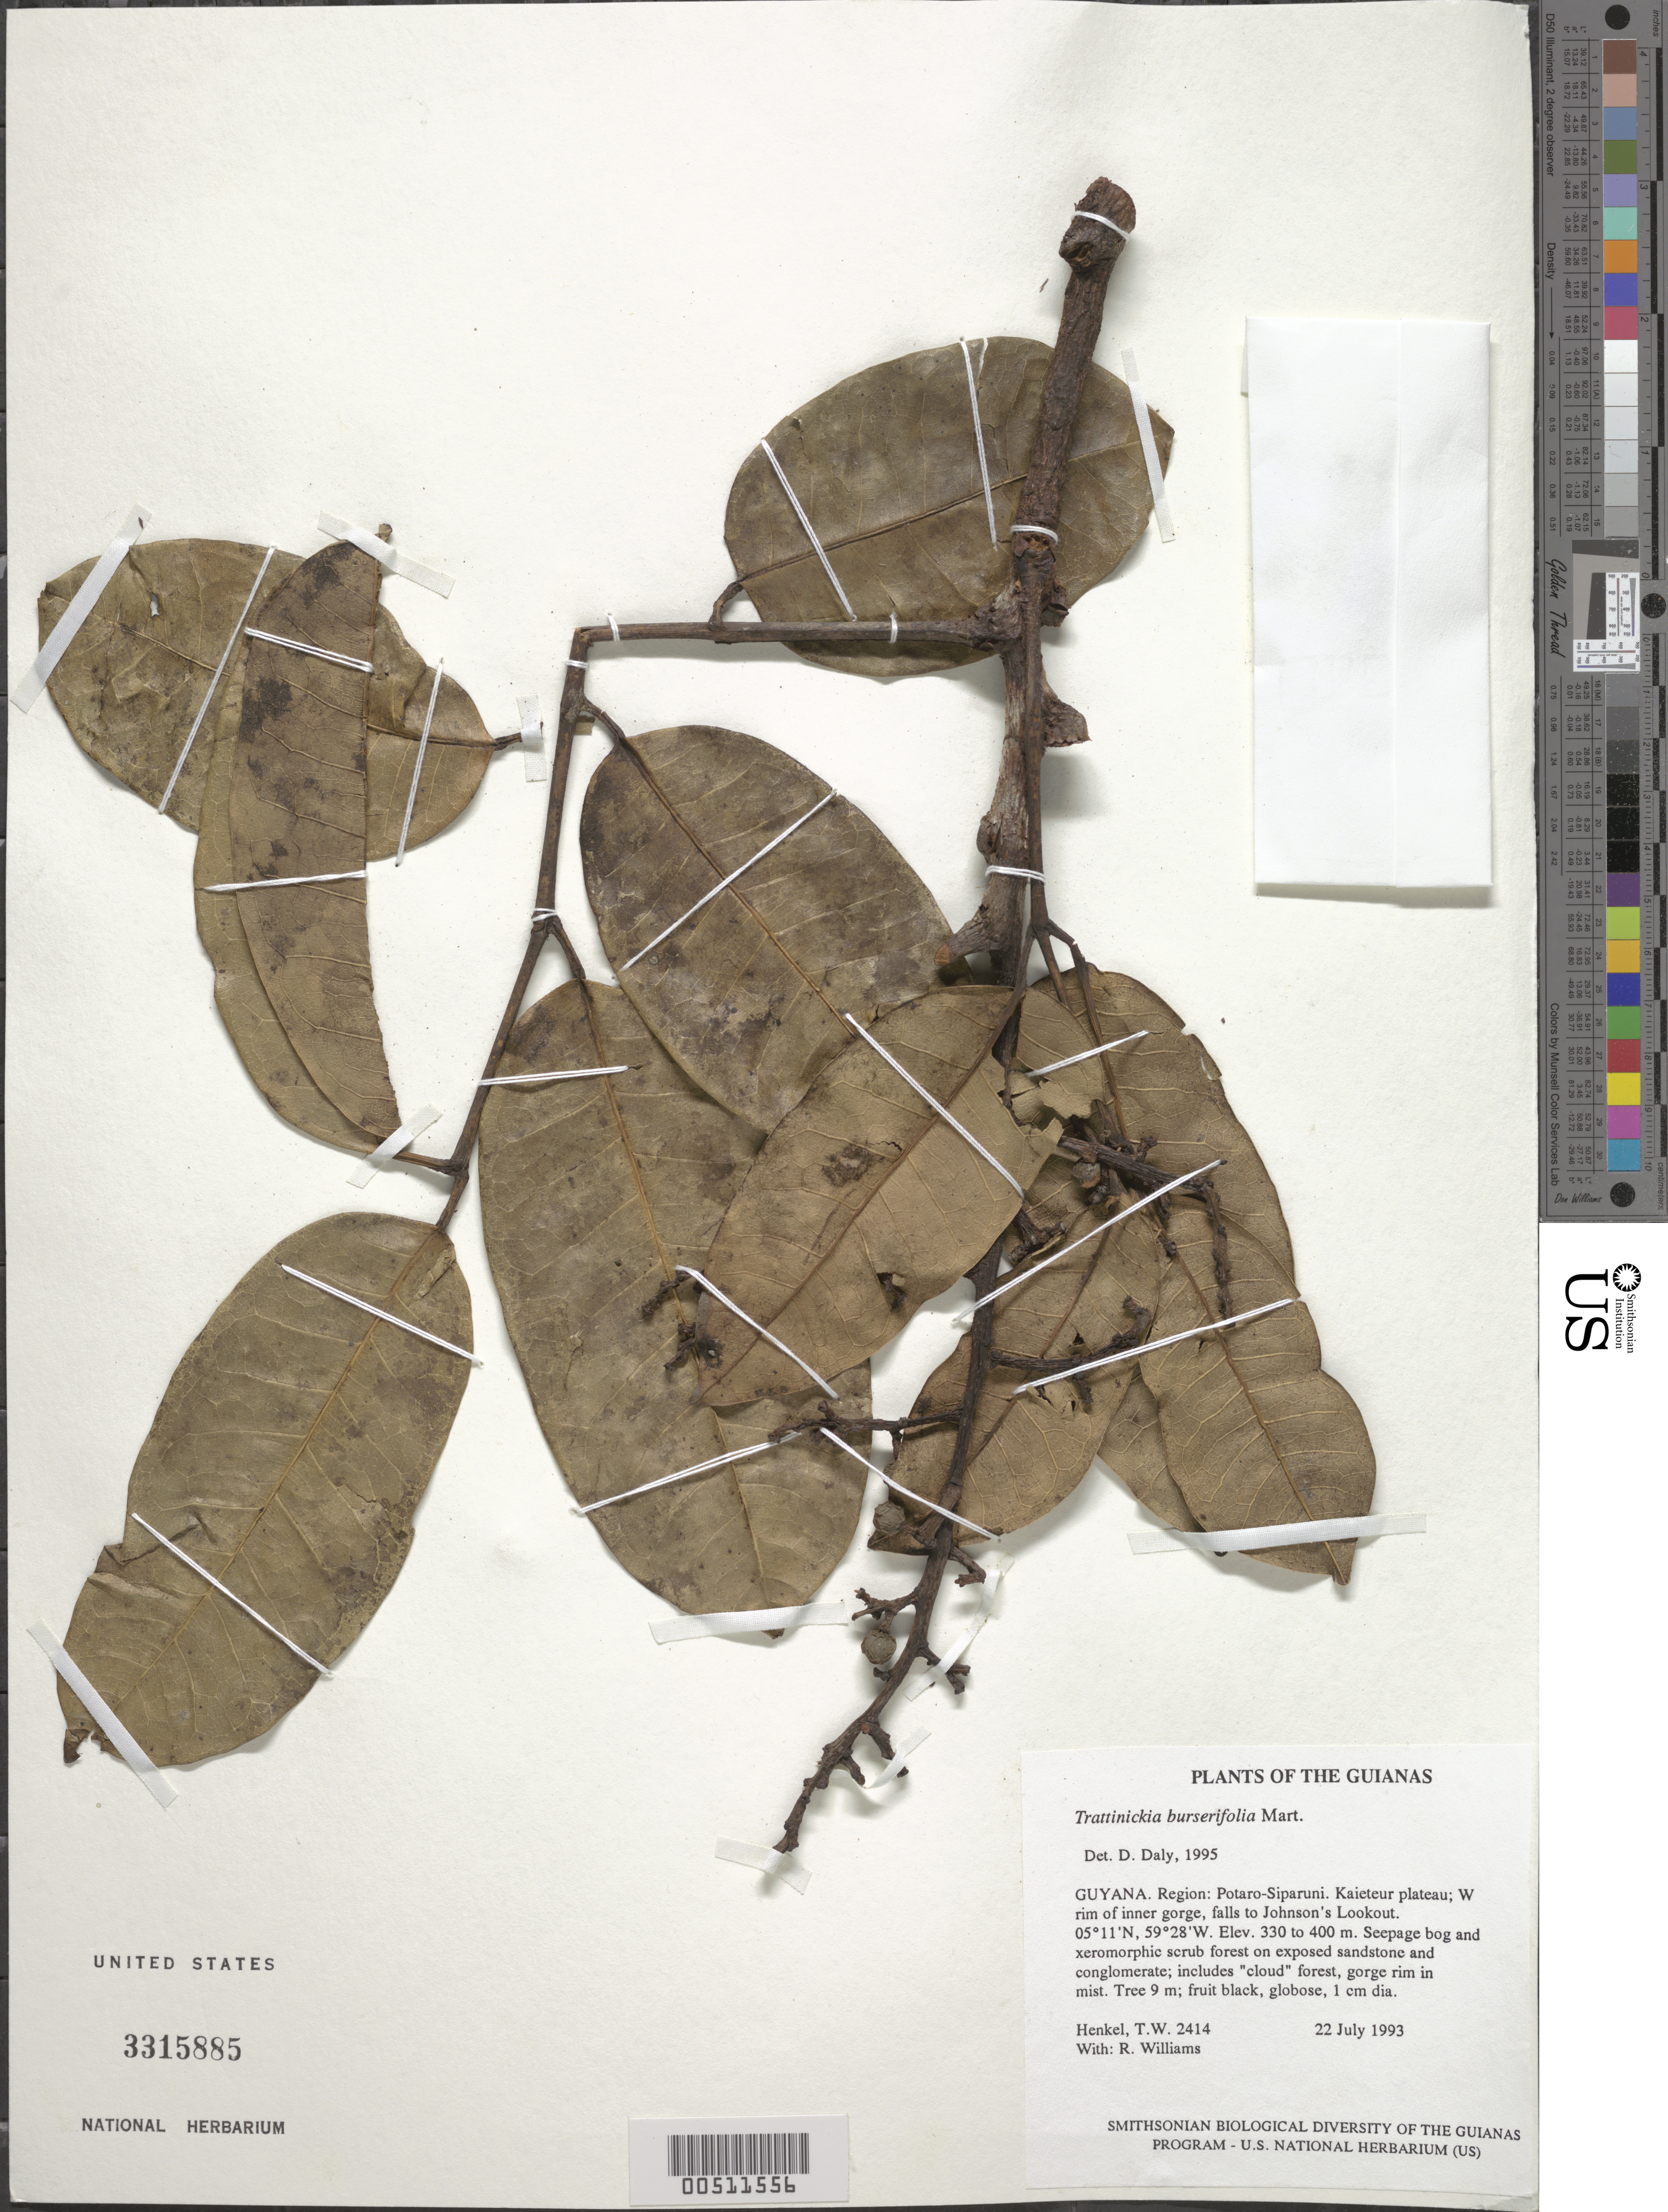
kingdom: Plantae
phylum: Tracheophyta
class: Magnoliopsida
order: Sapindales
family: Burseraceae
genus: Trattinnickia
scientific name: Trattinnickia burserifolia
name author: Mart.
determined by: Daly, D. C.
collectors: T. Henkel & R. Williams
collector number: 2414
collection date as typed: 22 July 1993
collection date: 1993-07-22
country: Guyana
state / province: Potaro-Siparuni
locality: Kaieteur plateau; W rim of inner gorge, falls to Johnson's Lookout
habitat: Seepage bog and xeromorphic scrub forest on exposed sandstone and conglomerate; includes "cloud" forest, gorge rim in mist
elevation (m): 330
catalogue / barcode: US 3315885